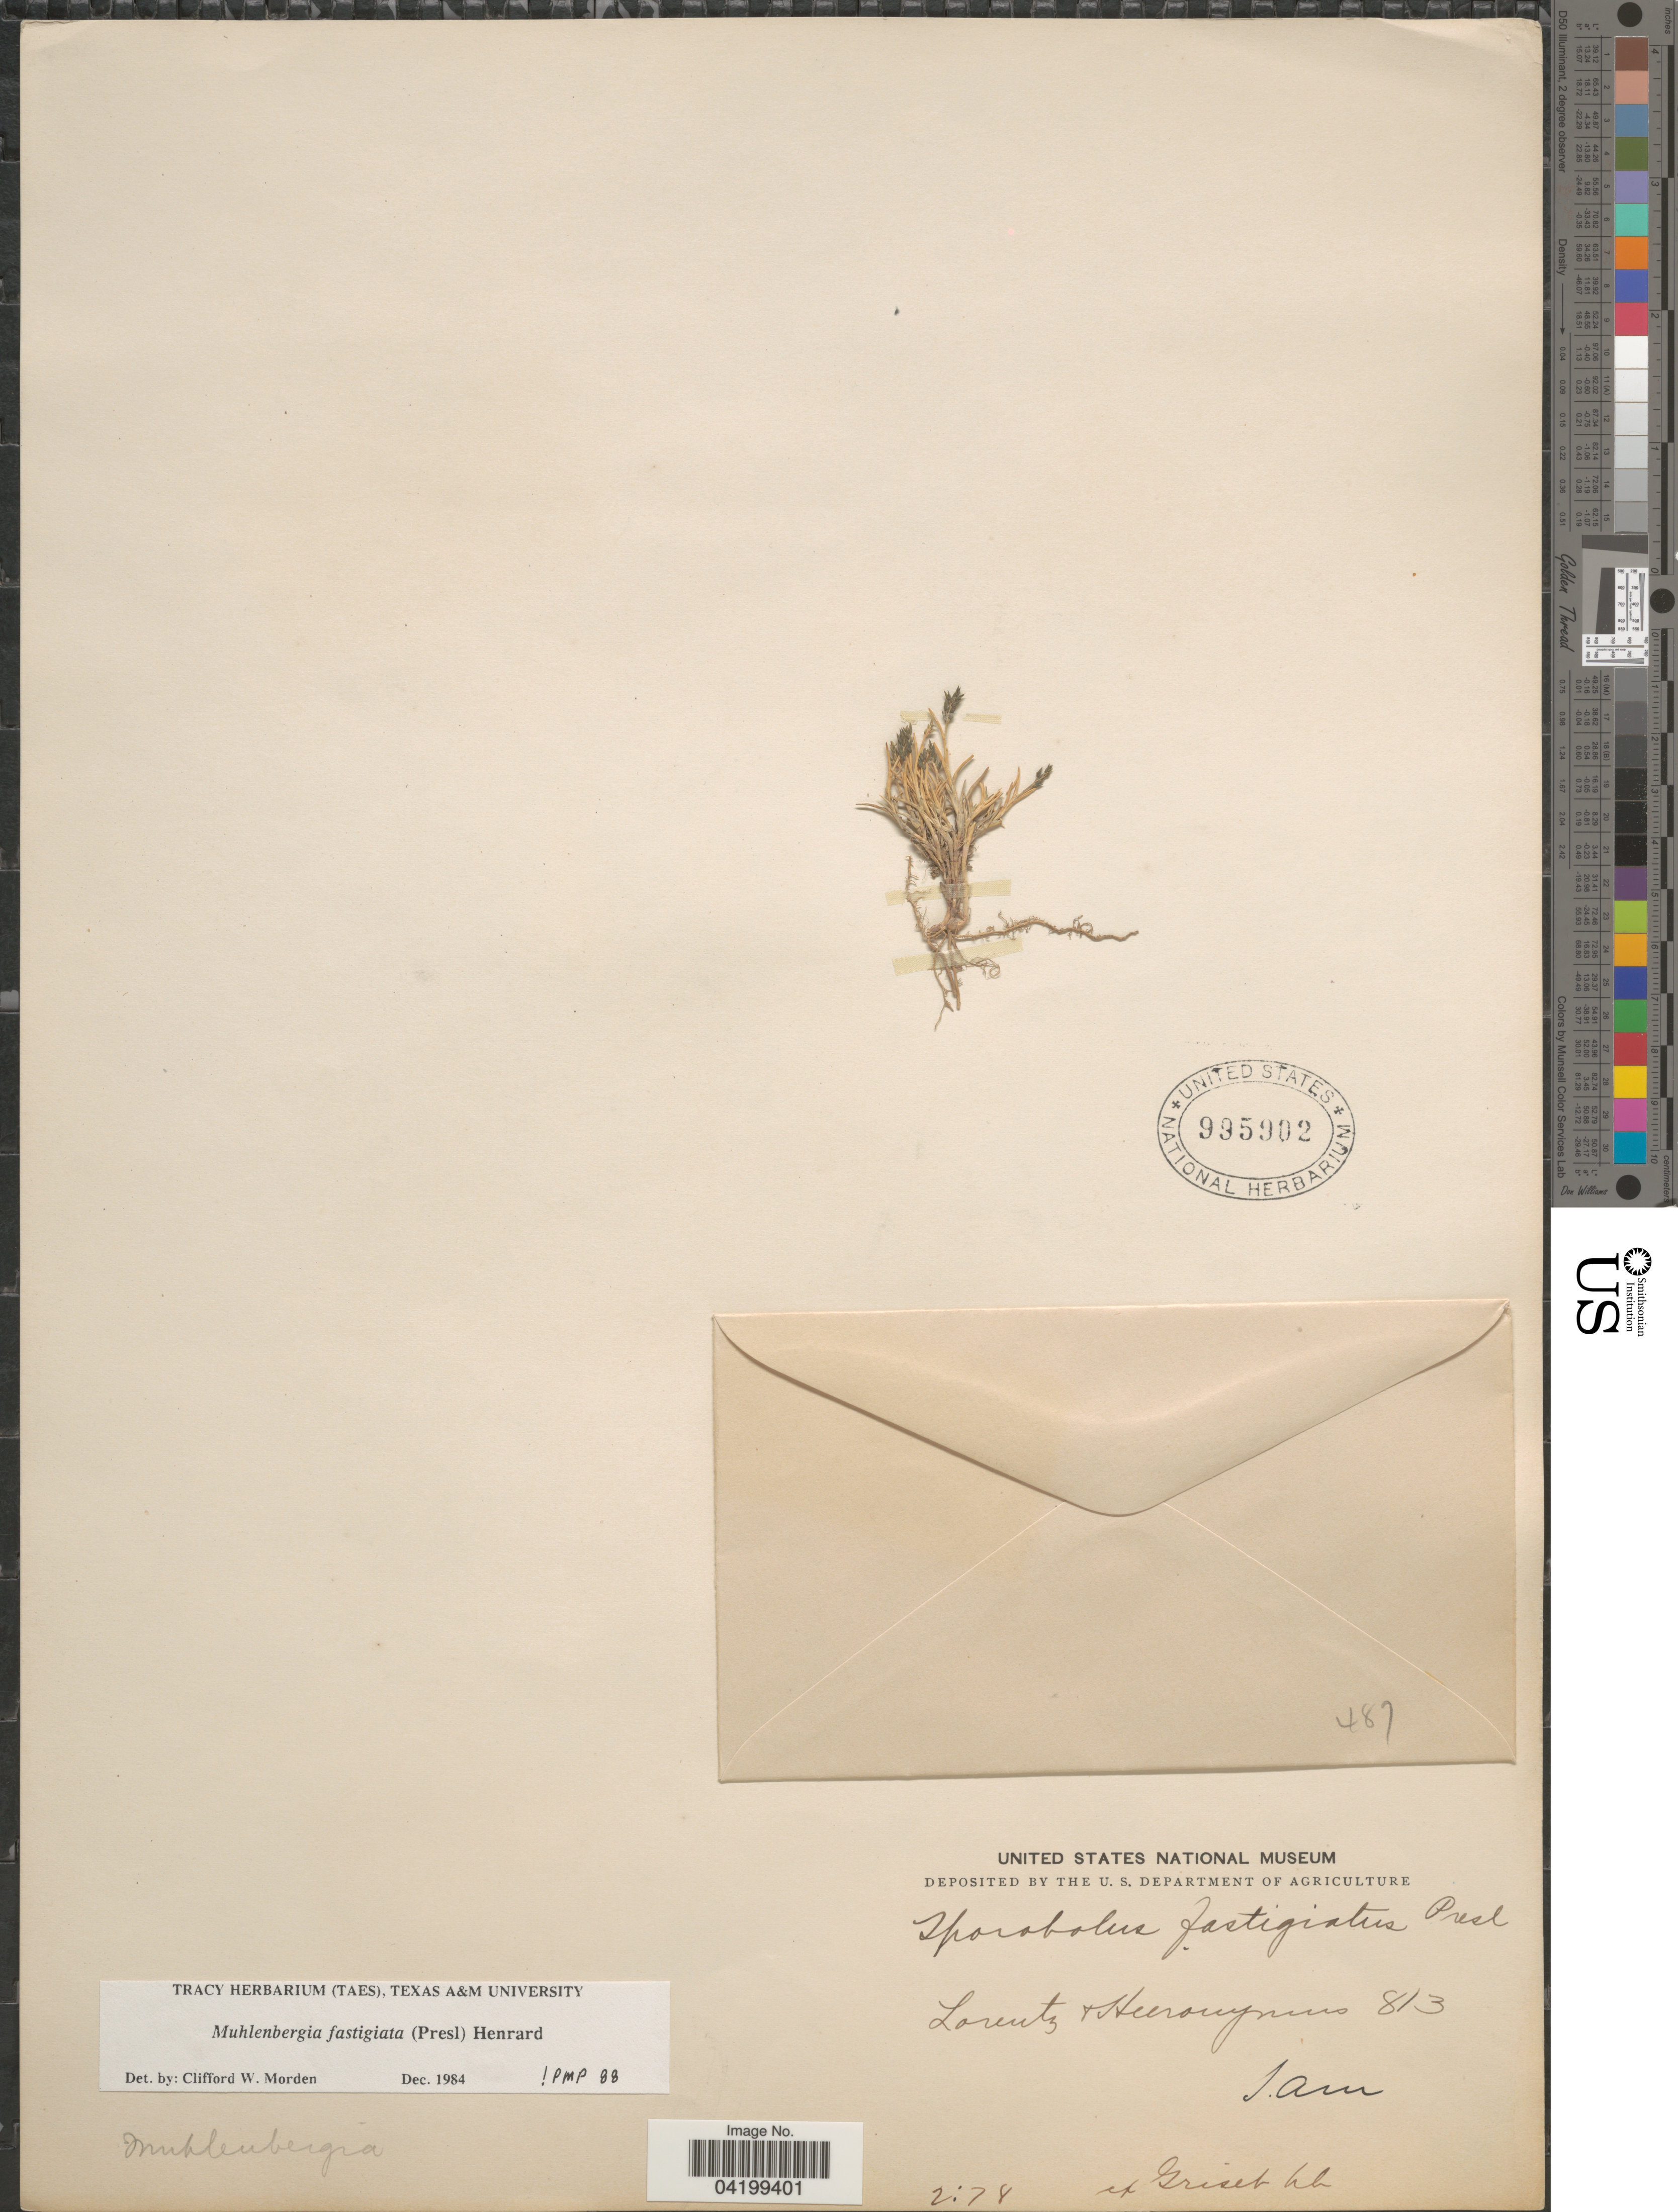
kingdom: Plantae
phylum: Tracheophyta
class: Liliopsida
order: Poales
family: Poaceae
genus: Muhlenbergia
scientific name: Muhlenbergia fastigiata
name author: (J. Presl) Henr.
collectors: -. Lorentz & -. Hieronymus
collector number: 813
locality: S. Am.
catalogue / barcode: US 995902